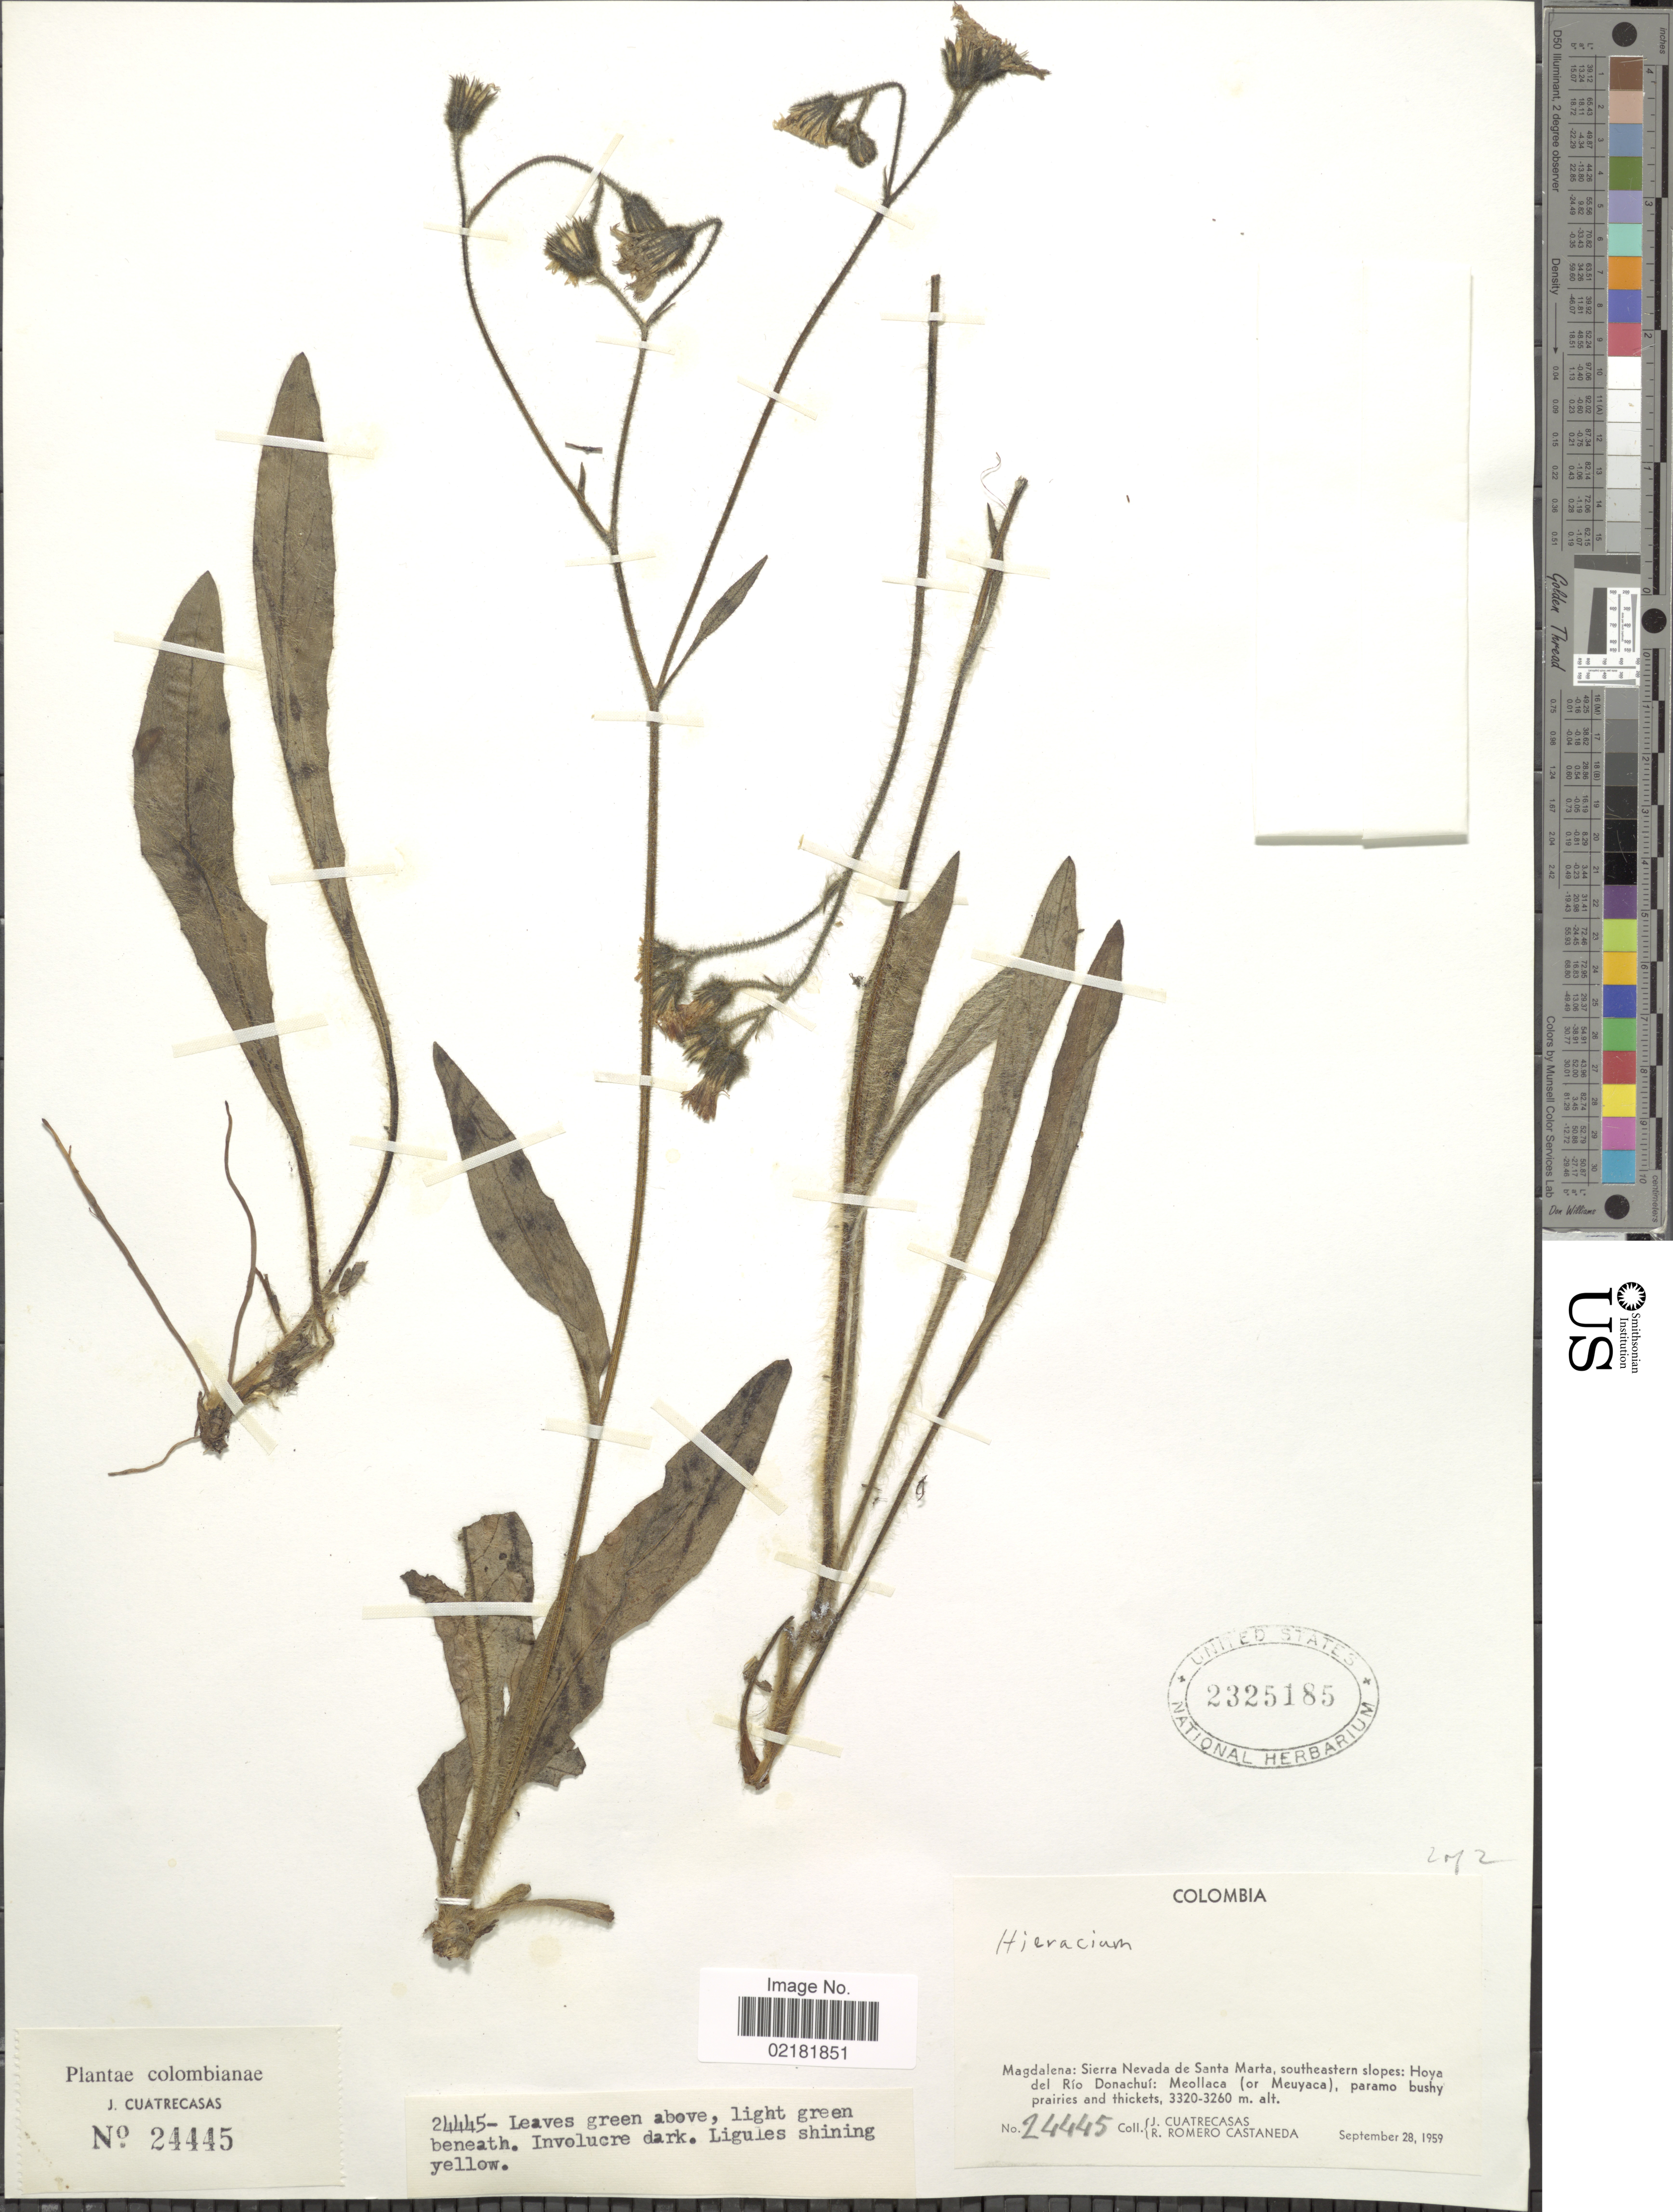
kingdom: Plantae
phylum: Tracheophyta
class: Magnoliopsida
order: Asterales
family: Asteraceae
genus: Hieracium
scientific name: Hieracium repandulare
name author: Druce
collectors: J. Cuatrecasas & R. Romero Castañeda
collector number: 24445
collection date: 1959-09-28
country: Colombia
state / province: Magdalena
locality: Sierra Nevada de Santa Marta, southeastern slopes: Hoya del Rio Donachui: Meollaca (or Meuyaca), paramo bushy prairies and thickets.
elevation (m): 3260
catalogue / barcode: US 2325185